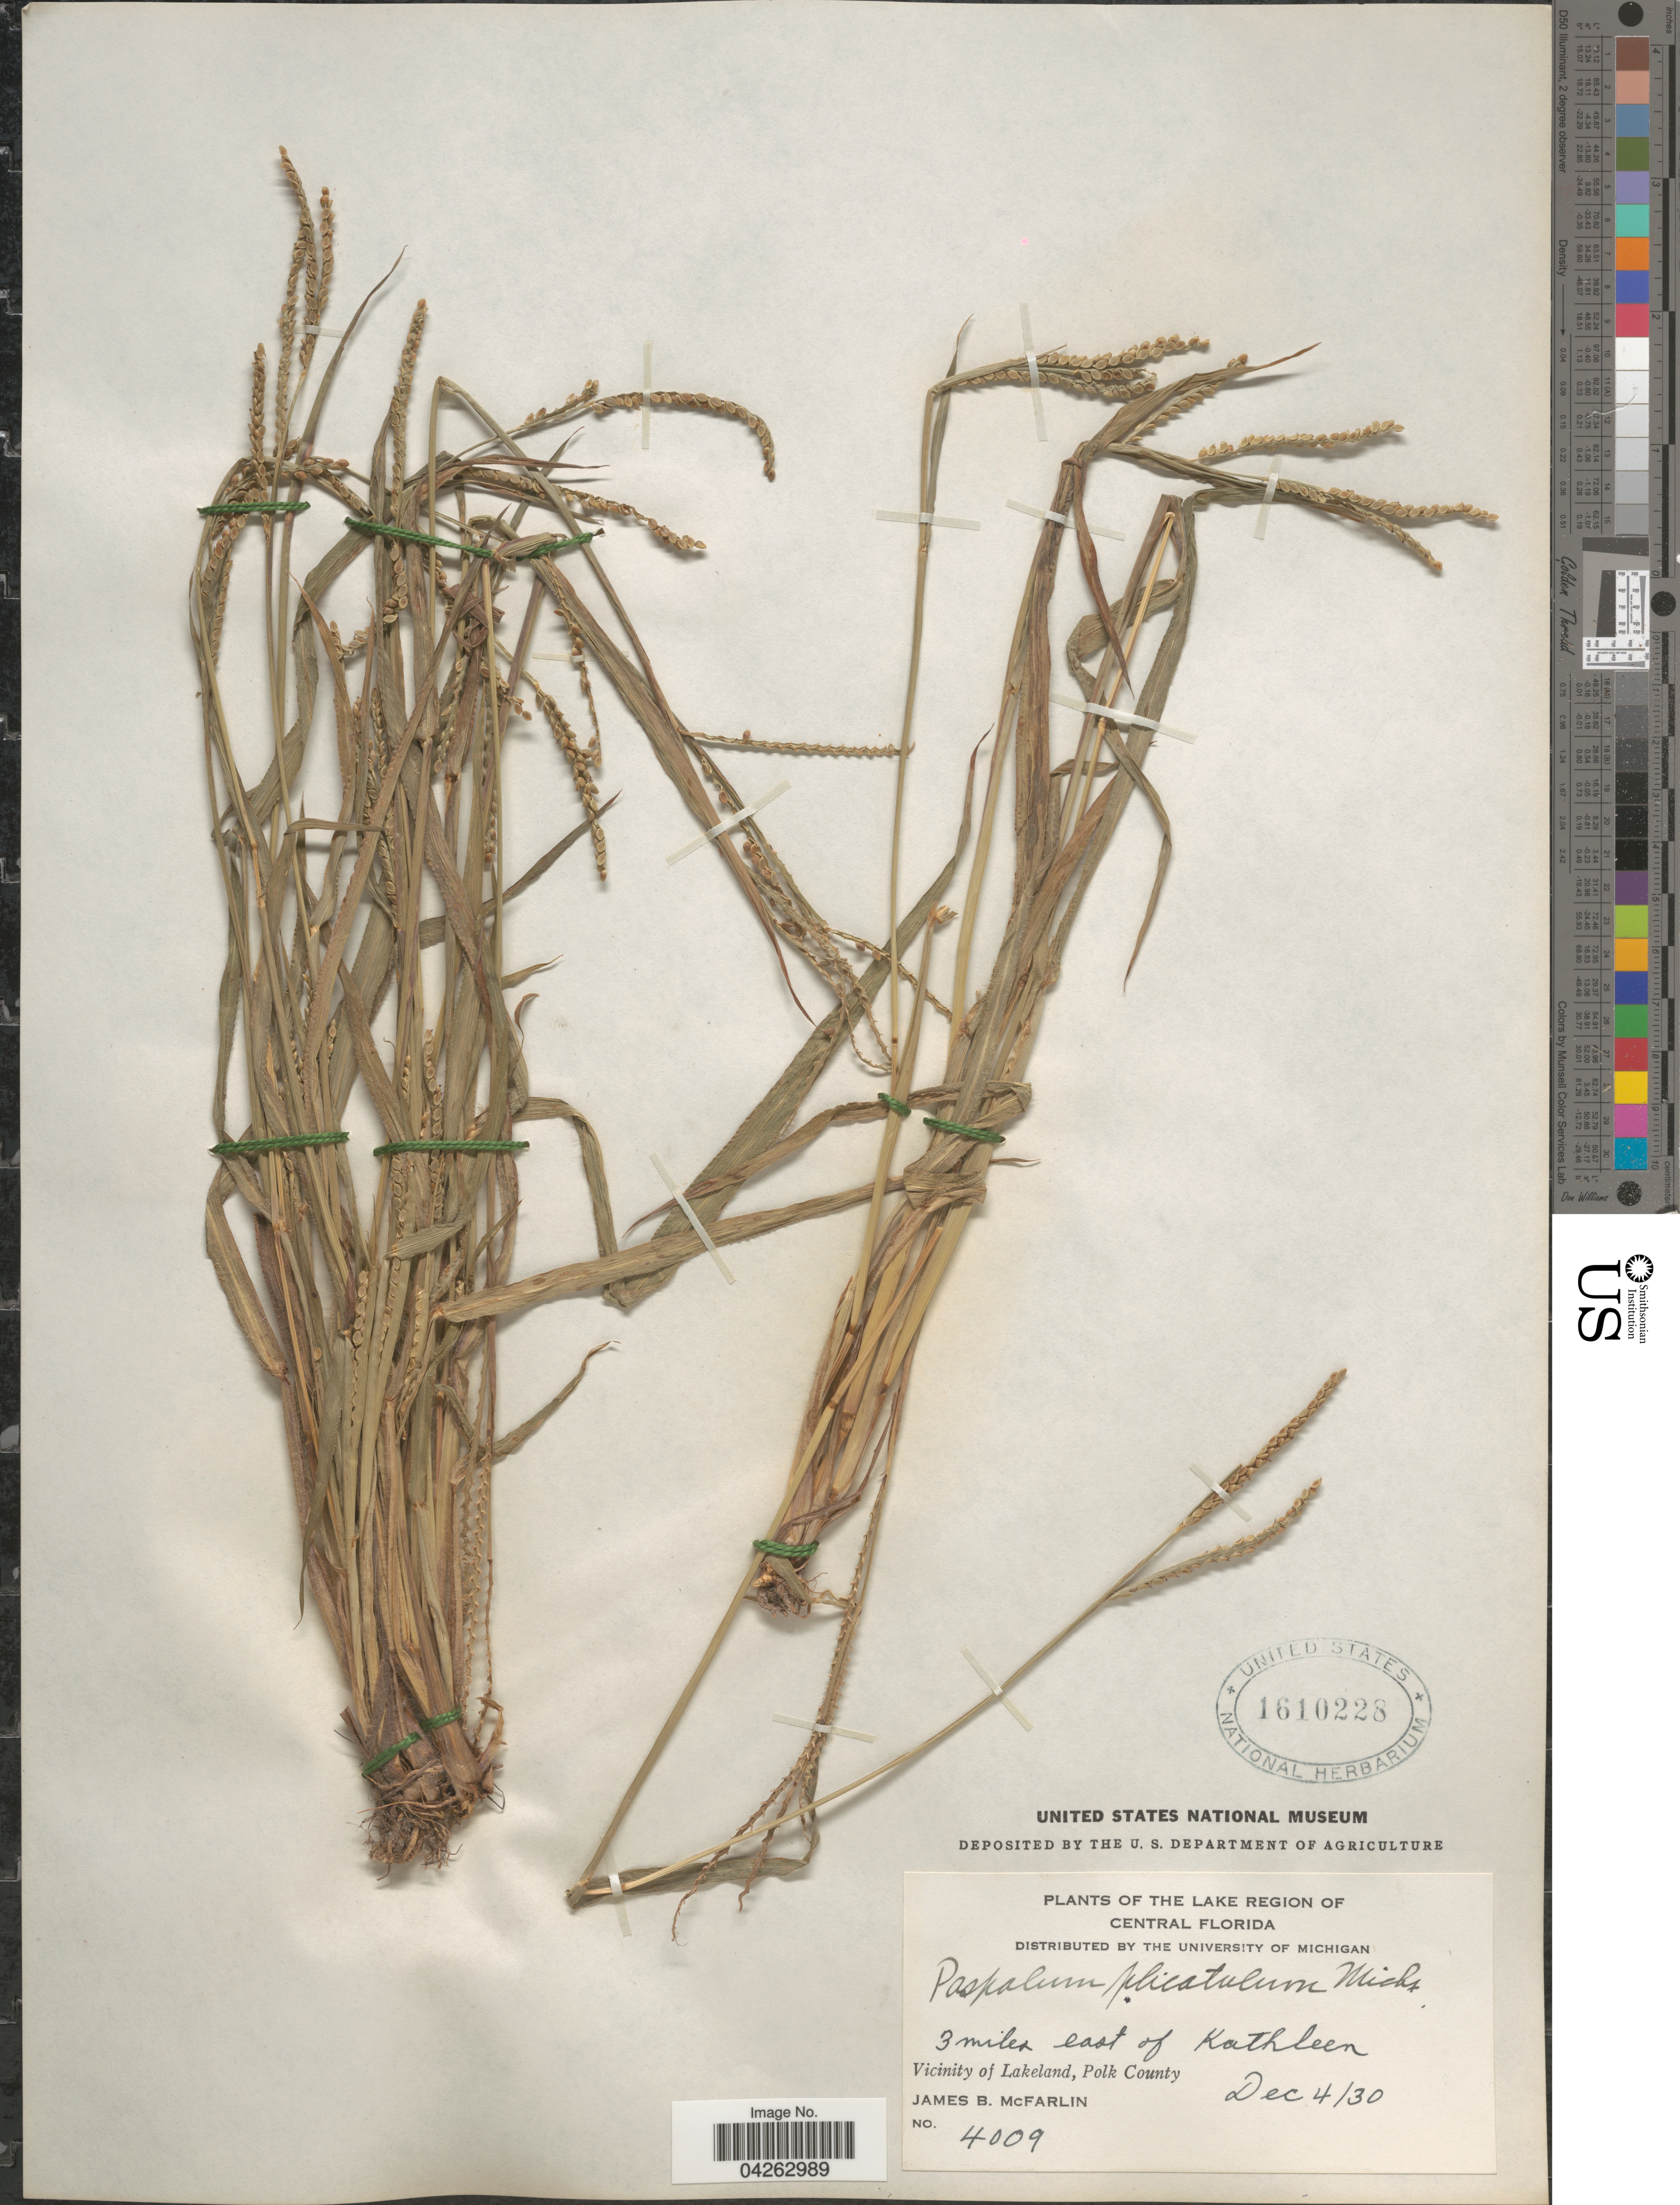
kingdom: Plantae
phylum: Tracheophyta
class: Liliopsida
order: Poales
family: Poaceae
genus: Paspalum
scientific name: Paspalum plicatulum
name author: Michx.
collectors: J. McFarlin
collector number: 4009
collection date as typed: Transcribed d/m/y: 4/12/30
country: United States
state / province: Florida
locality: The Lake Region of Central Florida. 3 miles east of Kathleen. Vicinity of Lakeland, Polk County.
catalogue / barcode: US 1610228